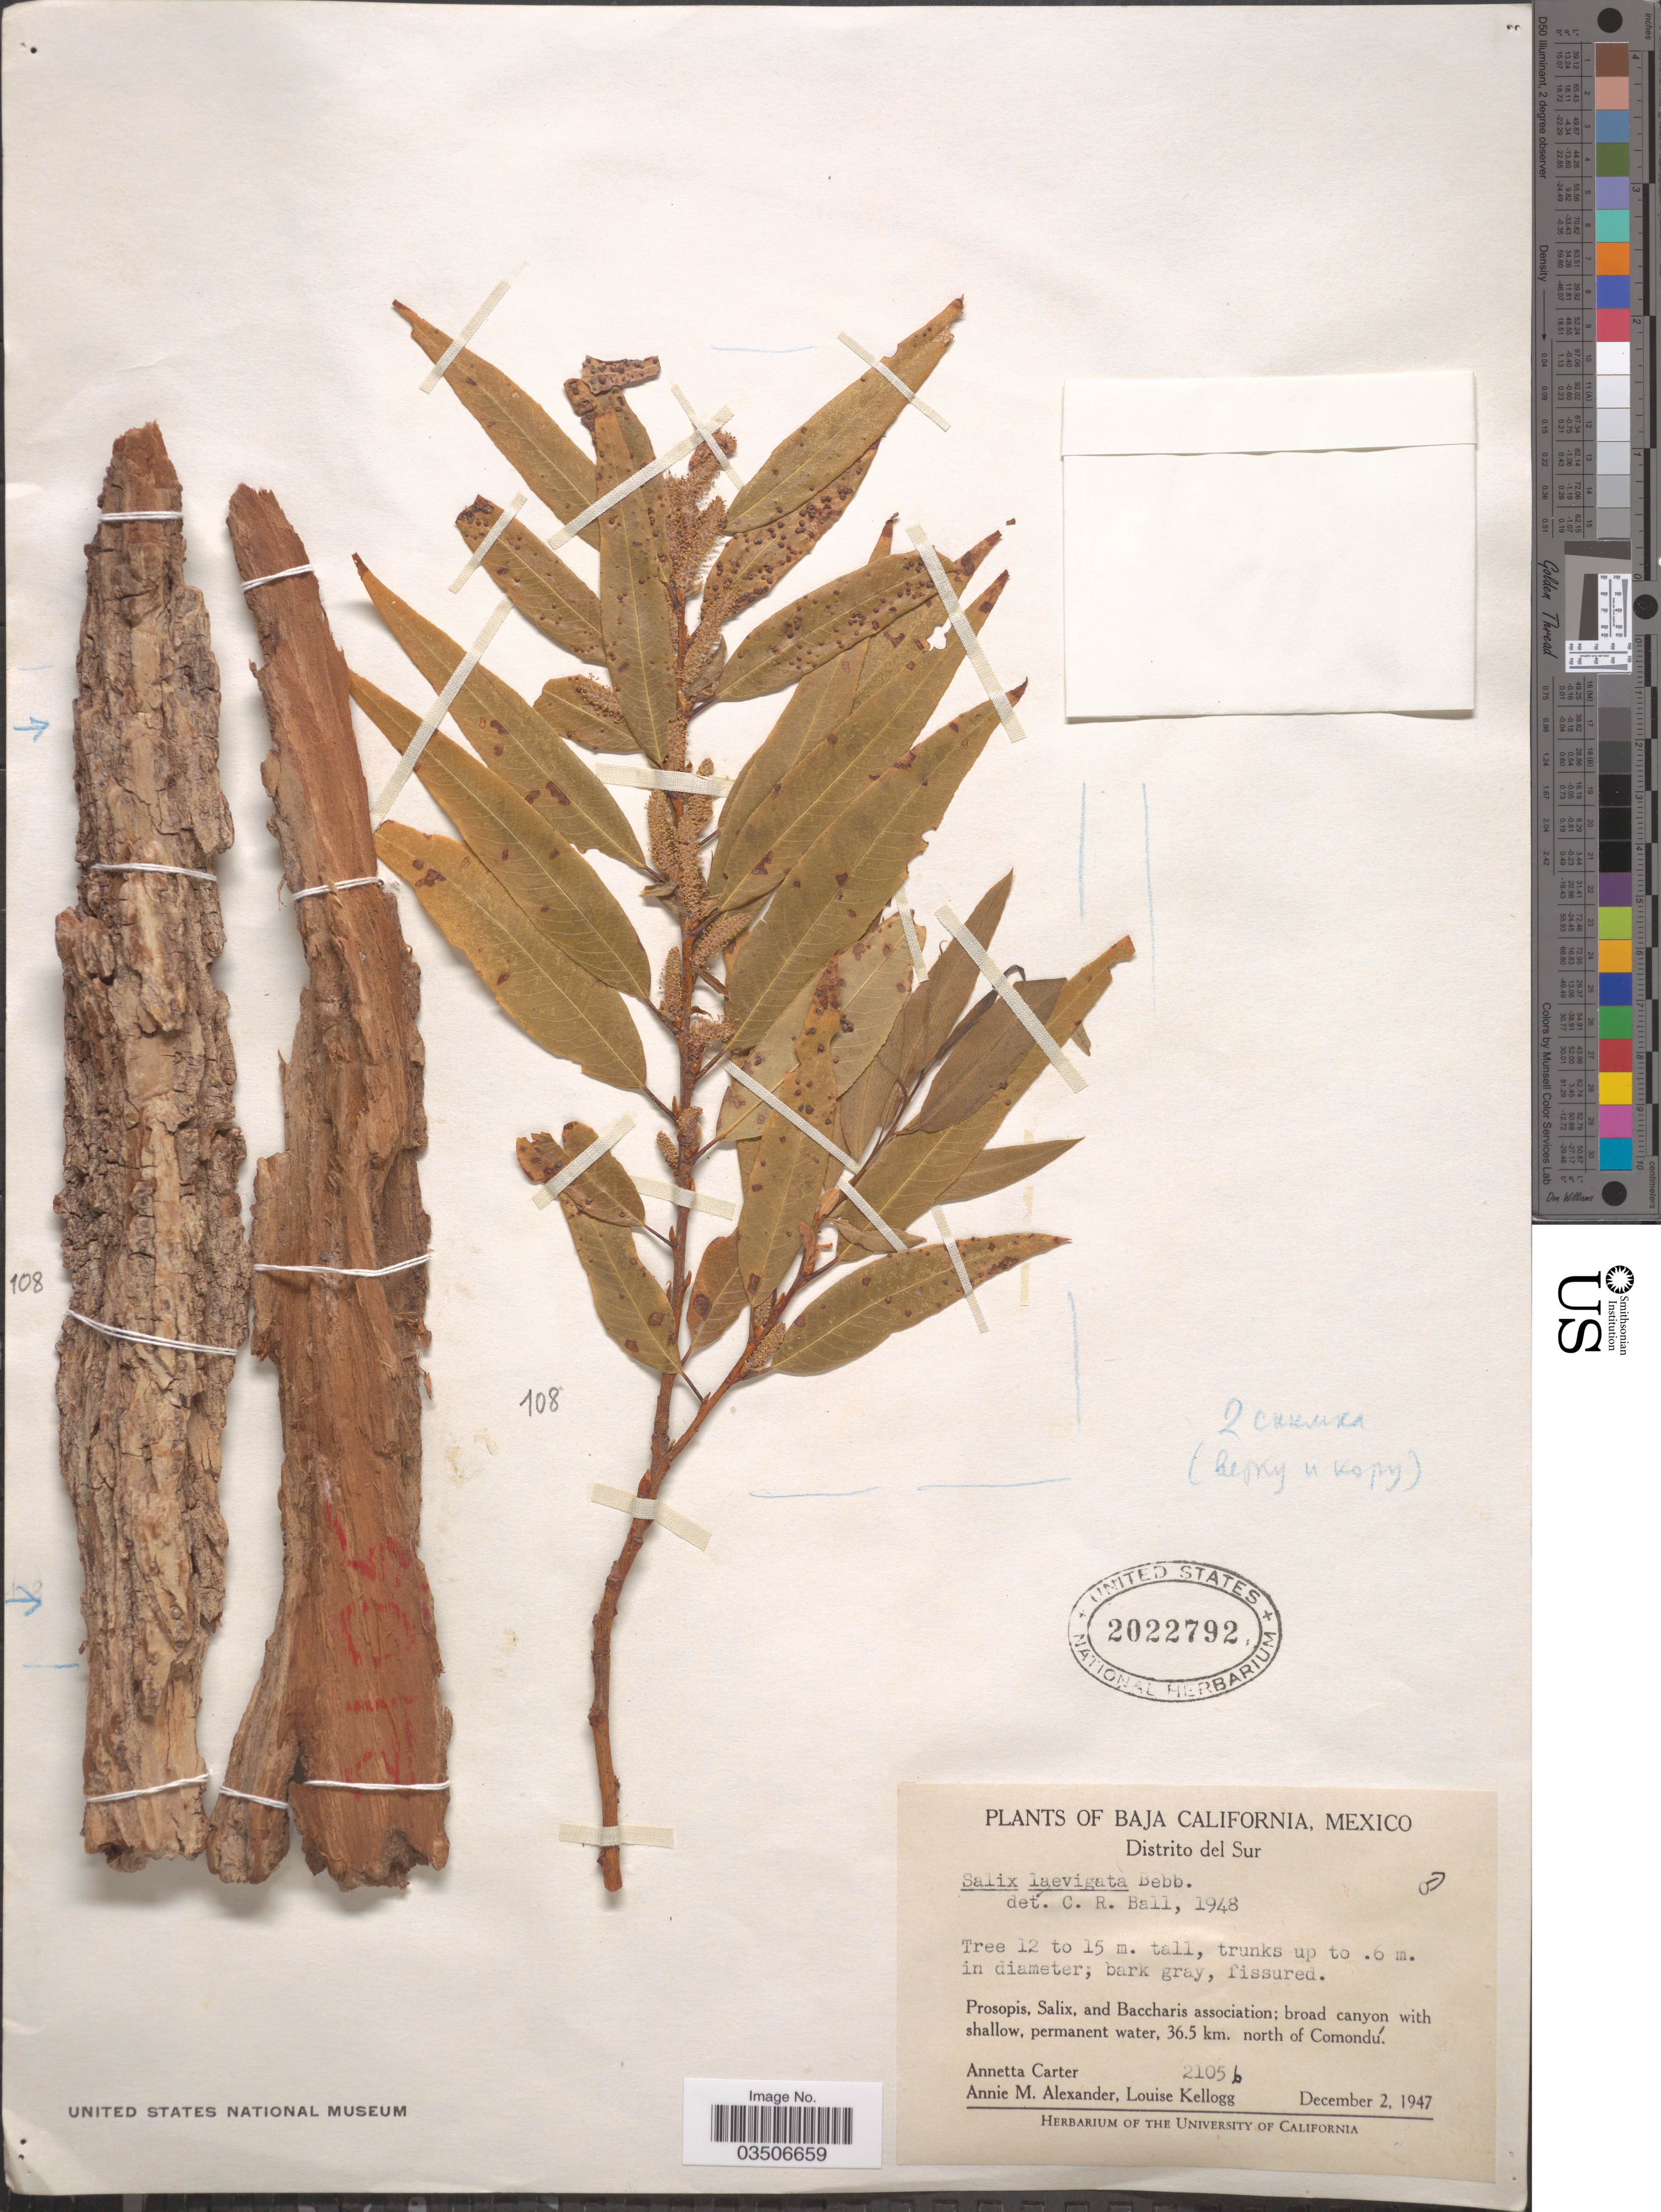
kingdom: Plantae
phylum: Tracheophyta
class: Magnoliopsida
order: Malpighiales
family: Salicaceae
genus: Salix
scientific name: Salix laevigata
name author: Bebb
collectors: A. Carter, A. M. Alexander & L. Kellogg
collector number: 2105b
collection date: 1947-12-02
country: Mexico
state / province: Baja California Sur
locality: Distrito del Sur. 36.5 km. north of Comondú.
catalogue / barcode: US 2022792